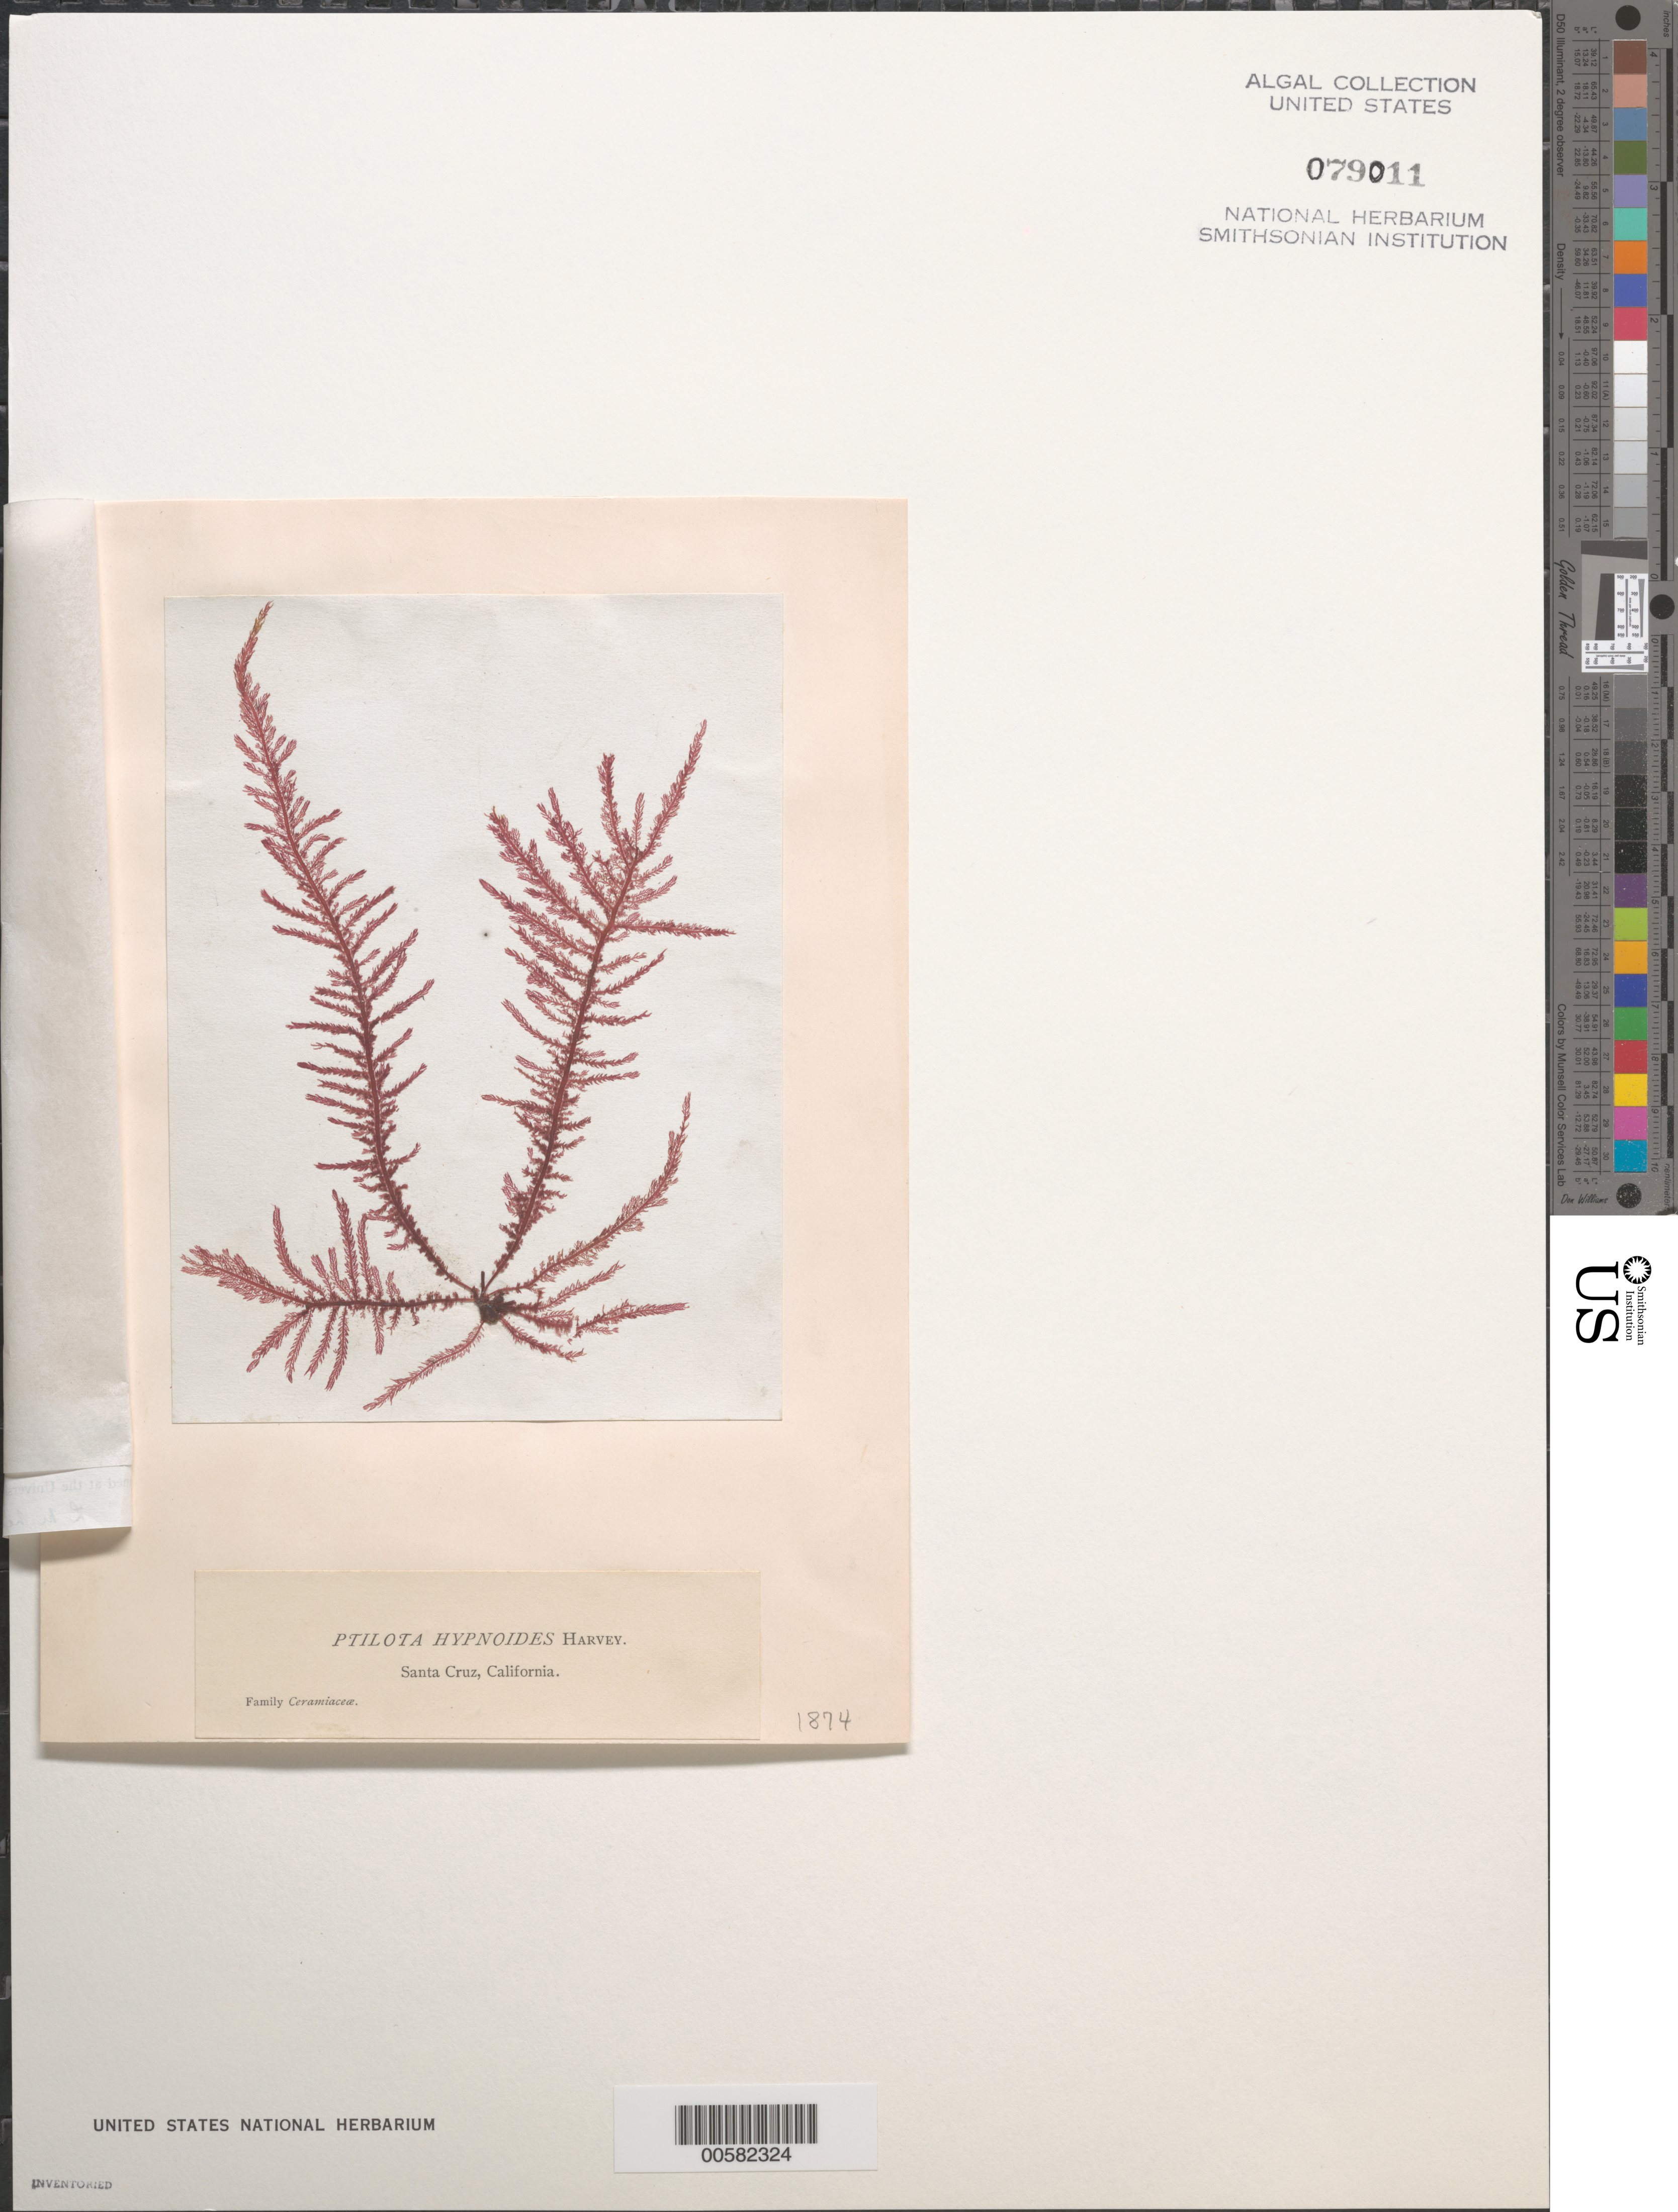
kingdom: Plantae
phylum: Rhodophyta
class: Florideophyceae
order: Ceramiales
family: Wrangeliaceae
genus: Ptilota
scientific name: Ptilota densa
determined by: Algae name updating Project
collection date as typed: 1874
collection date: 1874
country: United States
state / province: California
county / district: Santa Cruz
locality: Santa Cruz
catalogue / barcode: US 79011